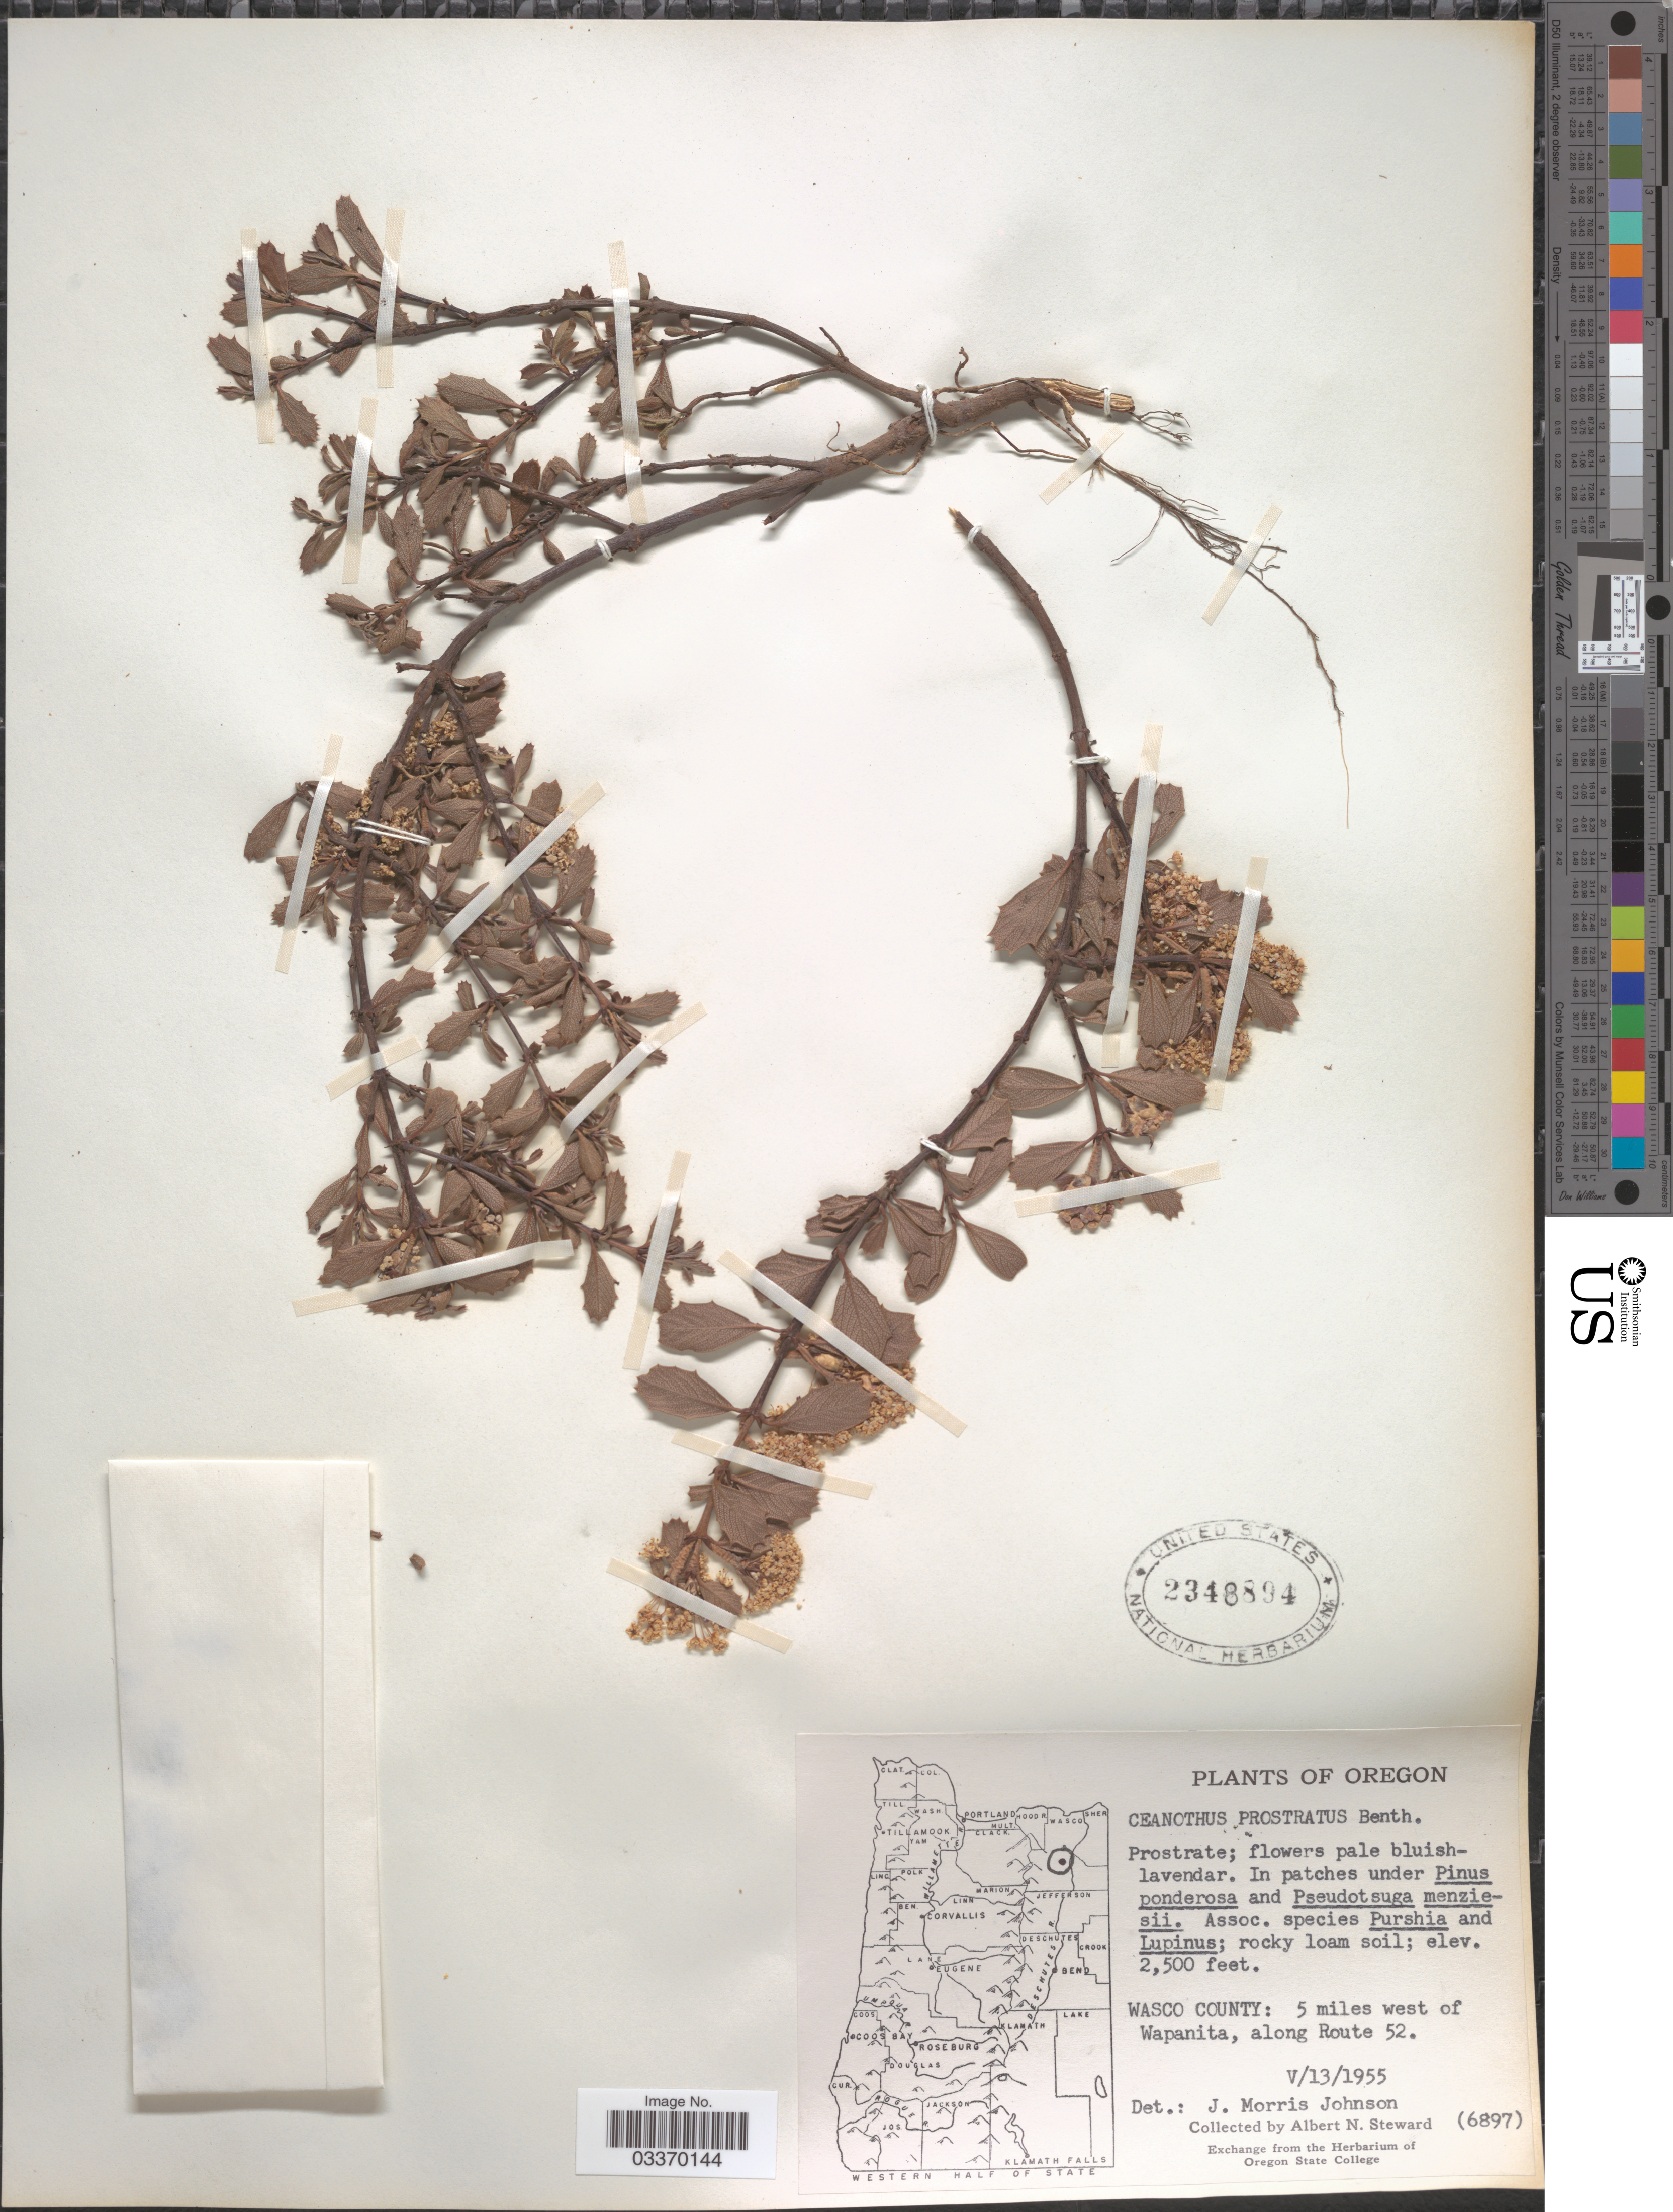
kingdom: Plantae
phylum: Tracheophyta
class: Magnoliopsida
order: Rosales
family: Rhamnaceae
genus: Ceanothus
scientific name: Ceanothus prostratus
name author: Benth.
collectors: A. N. Steward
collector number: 6897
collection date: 1955-05-13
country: United States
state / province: Oregon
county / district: Wasco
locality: Wasco County: 5 miles west of Wapanita, along Route 52.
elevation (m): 762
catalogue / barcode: US 2348894